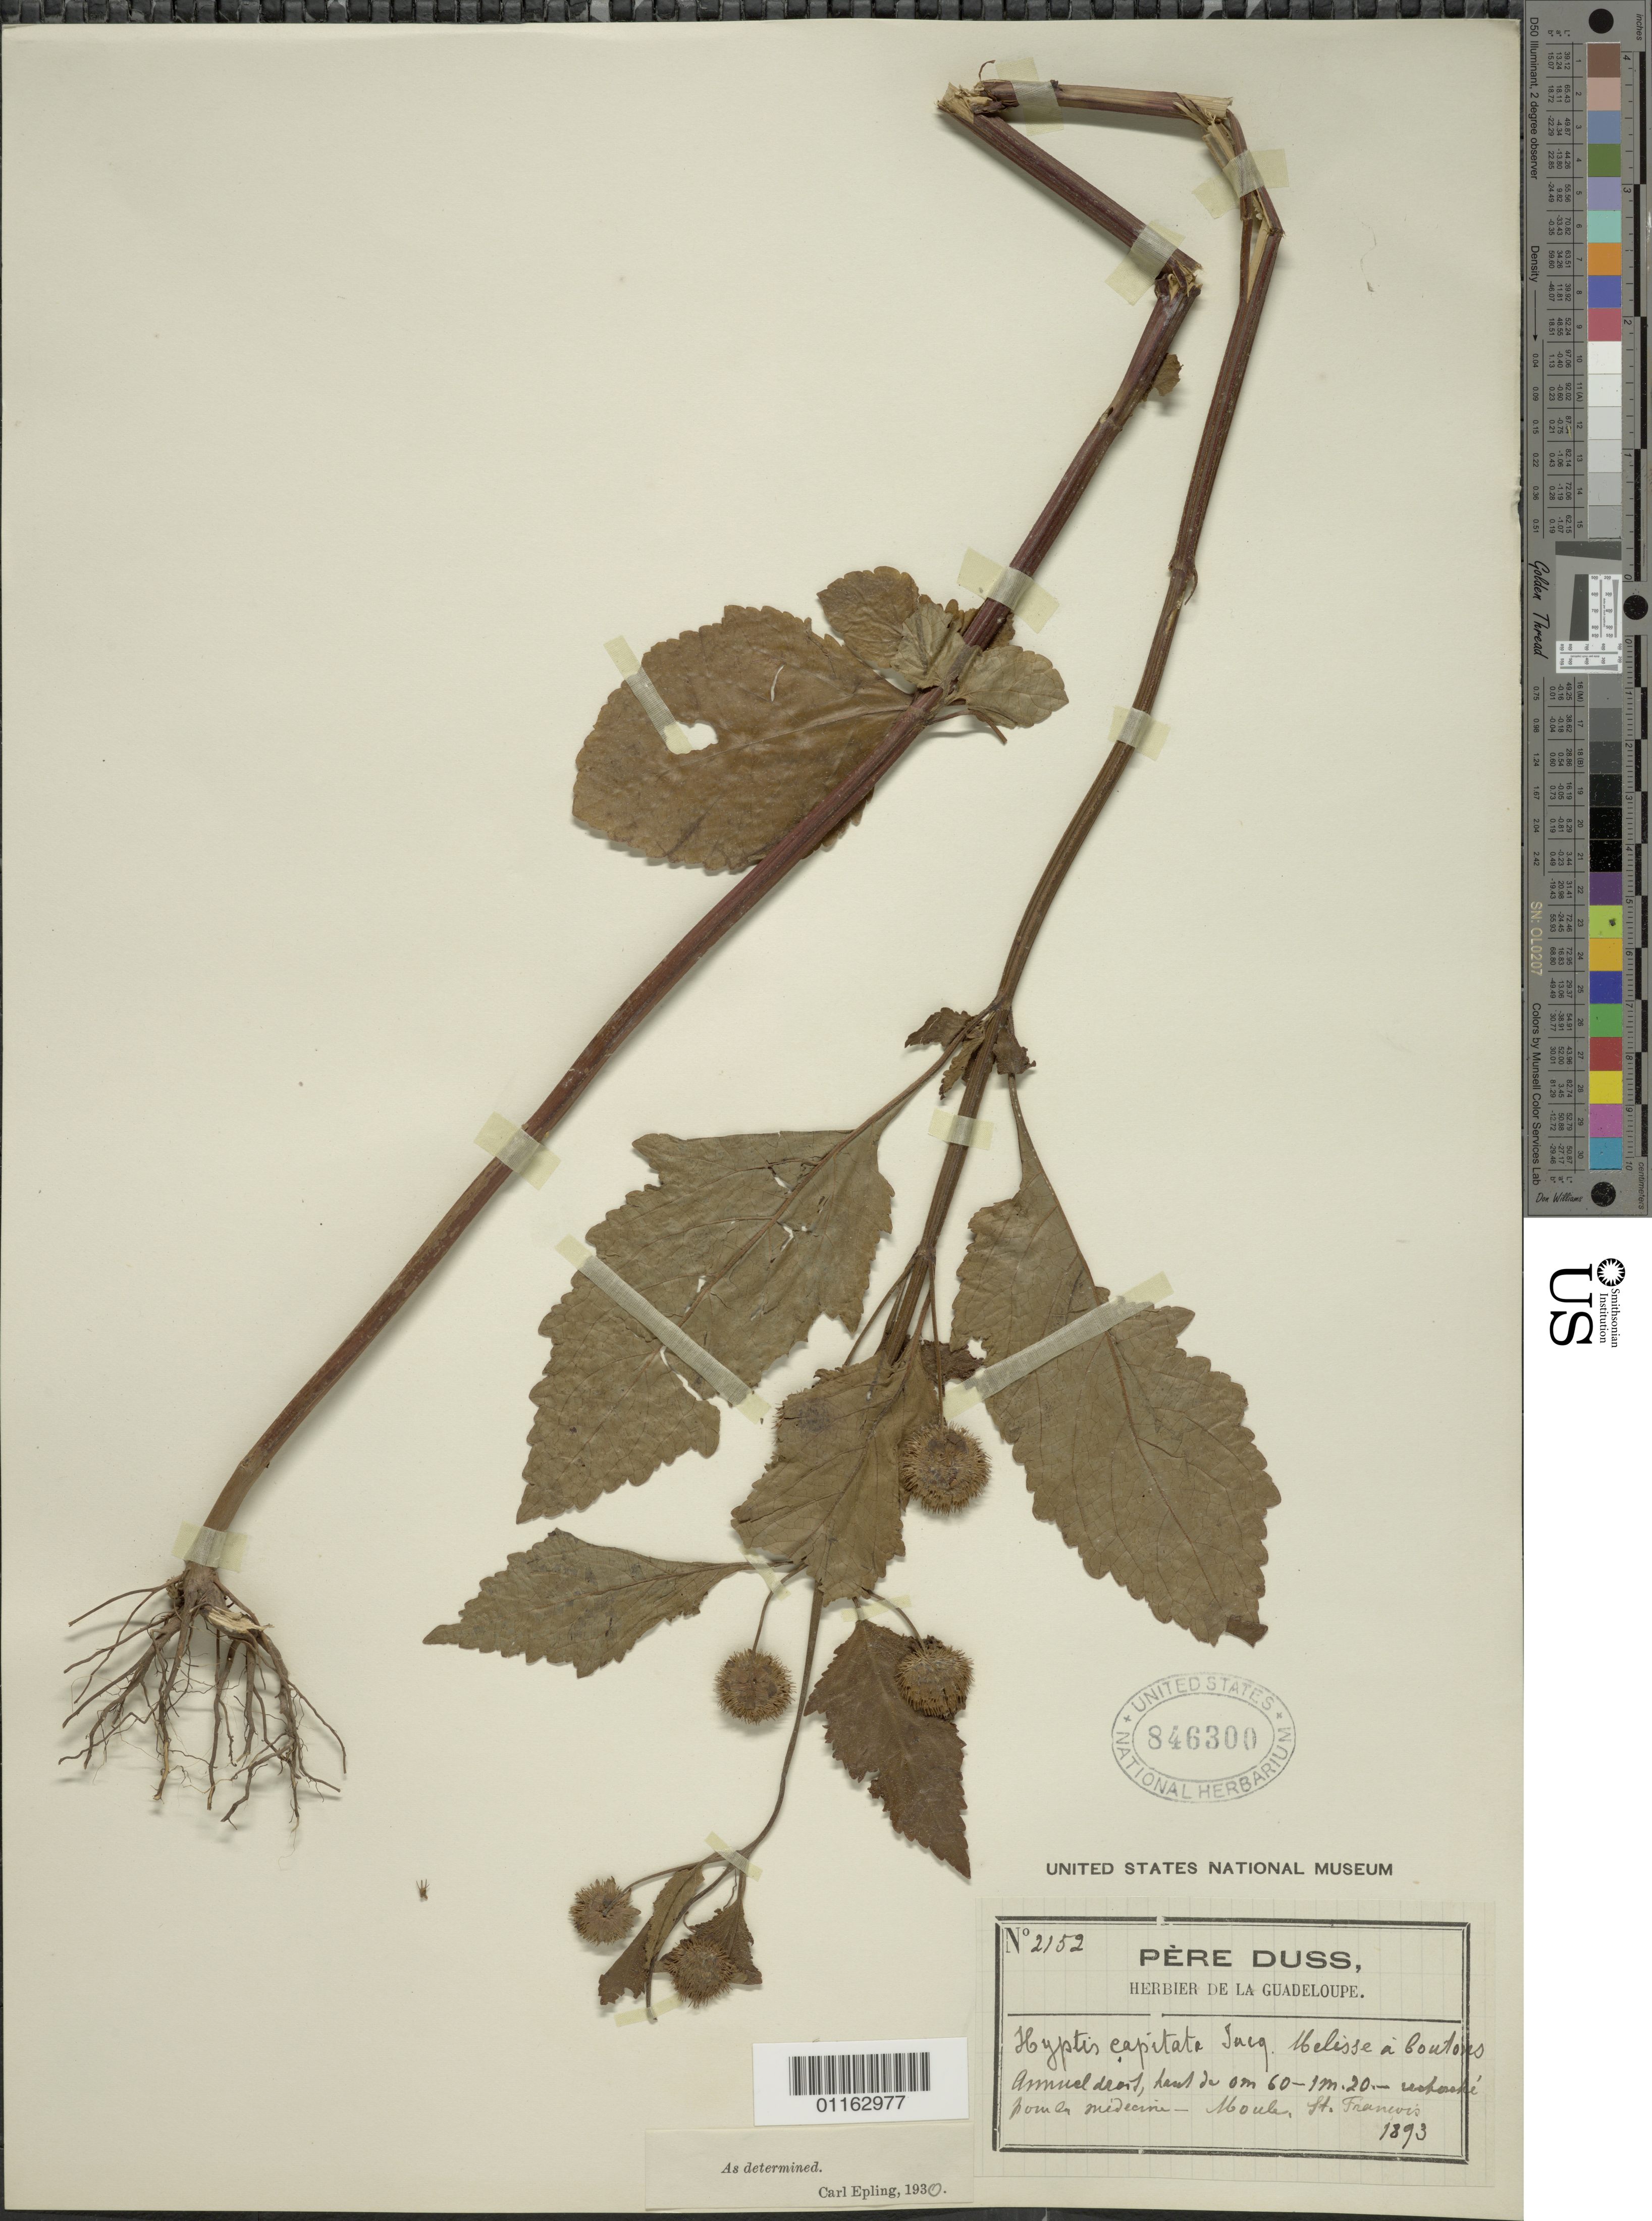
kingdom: Plantae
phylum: Tracheophyta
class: Magnoliopsida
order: Lamiales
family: Lamiaceae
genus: Hyptis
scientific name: Hyptis capitata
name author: Jacq.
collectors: Père Duss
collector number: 2152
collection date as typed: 1893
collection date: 1893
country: Guadeloupe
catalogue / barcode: US 846300